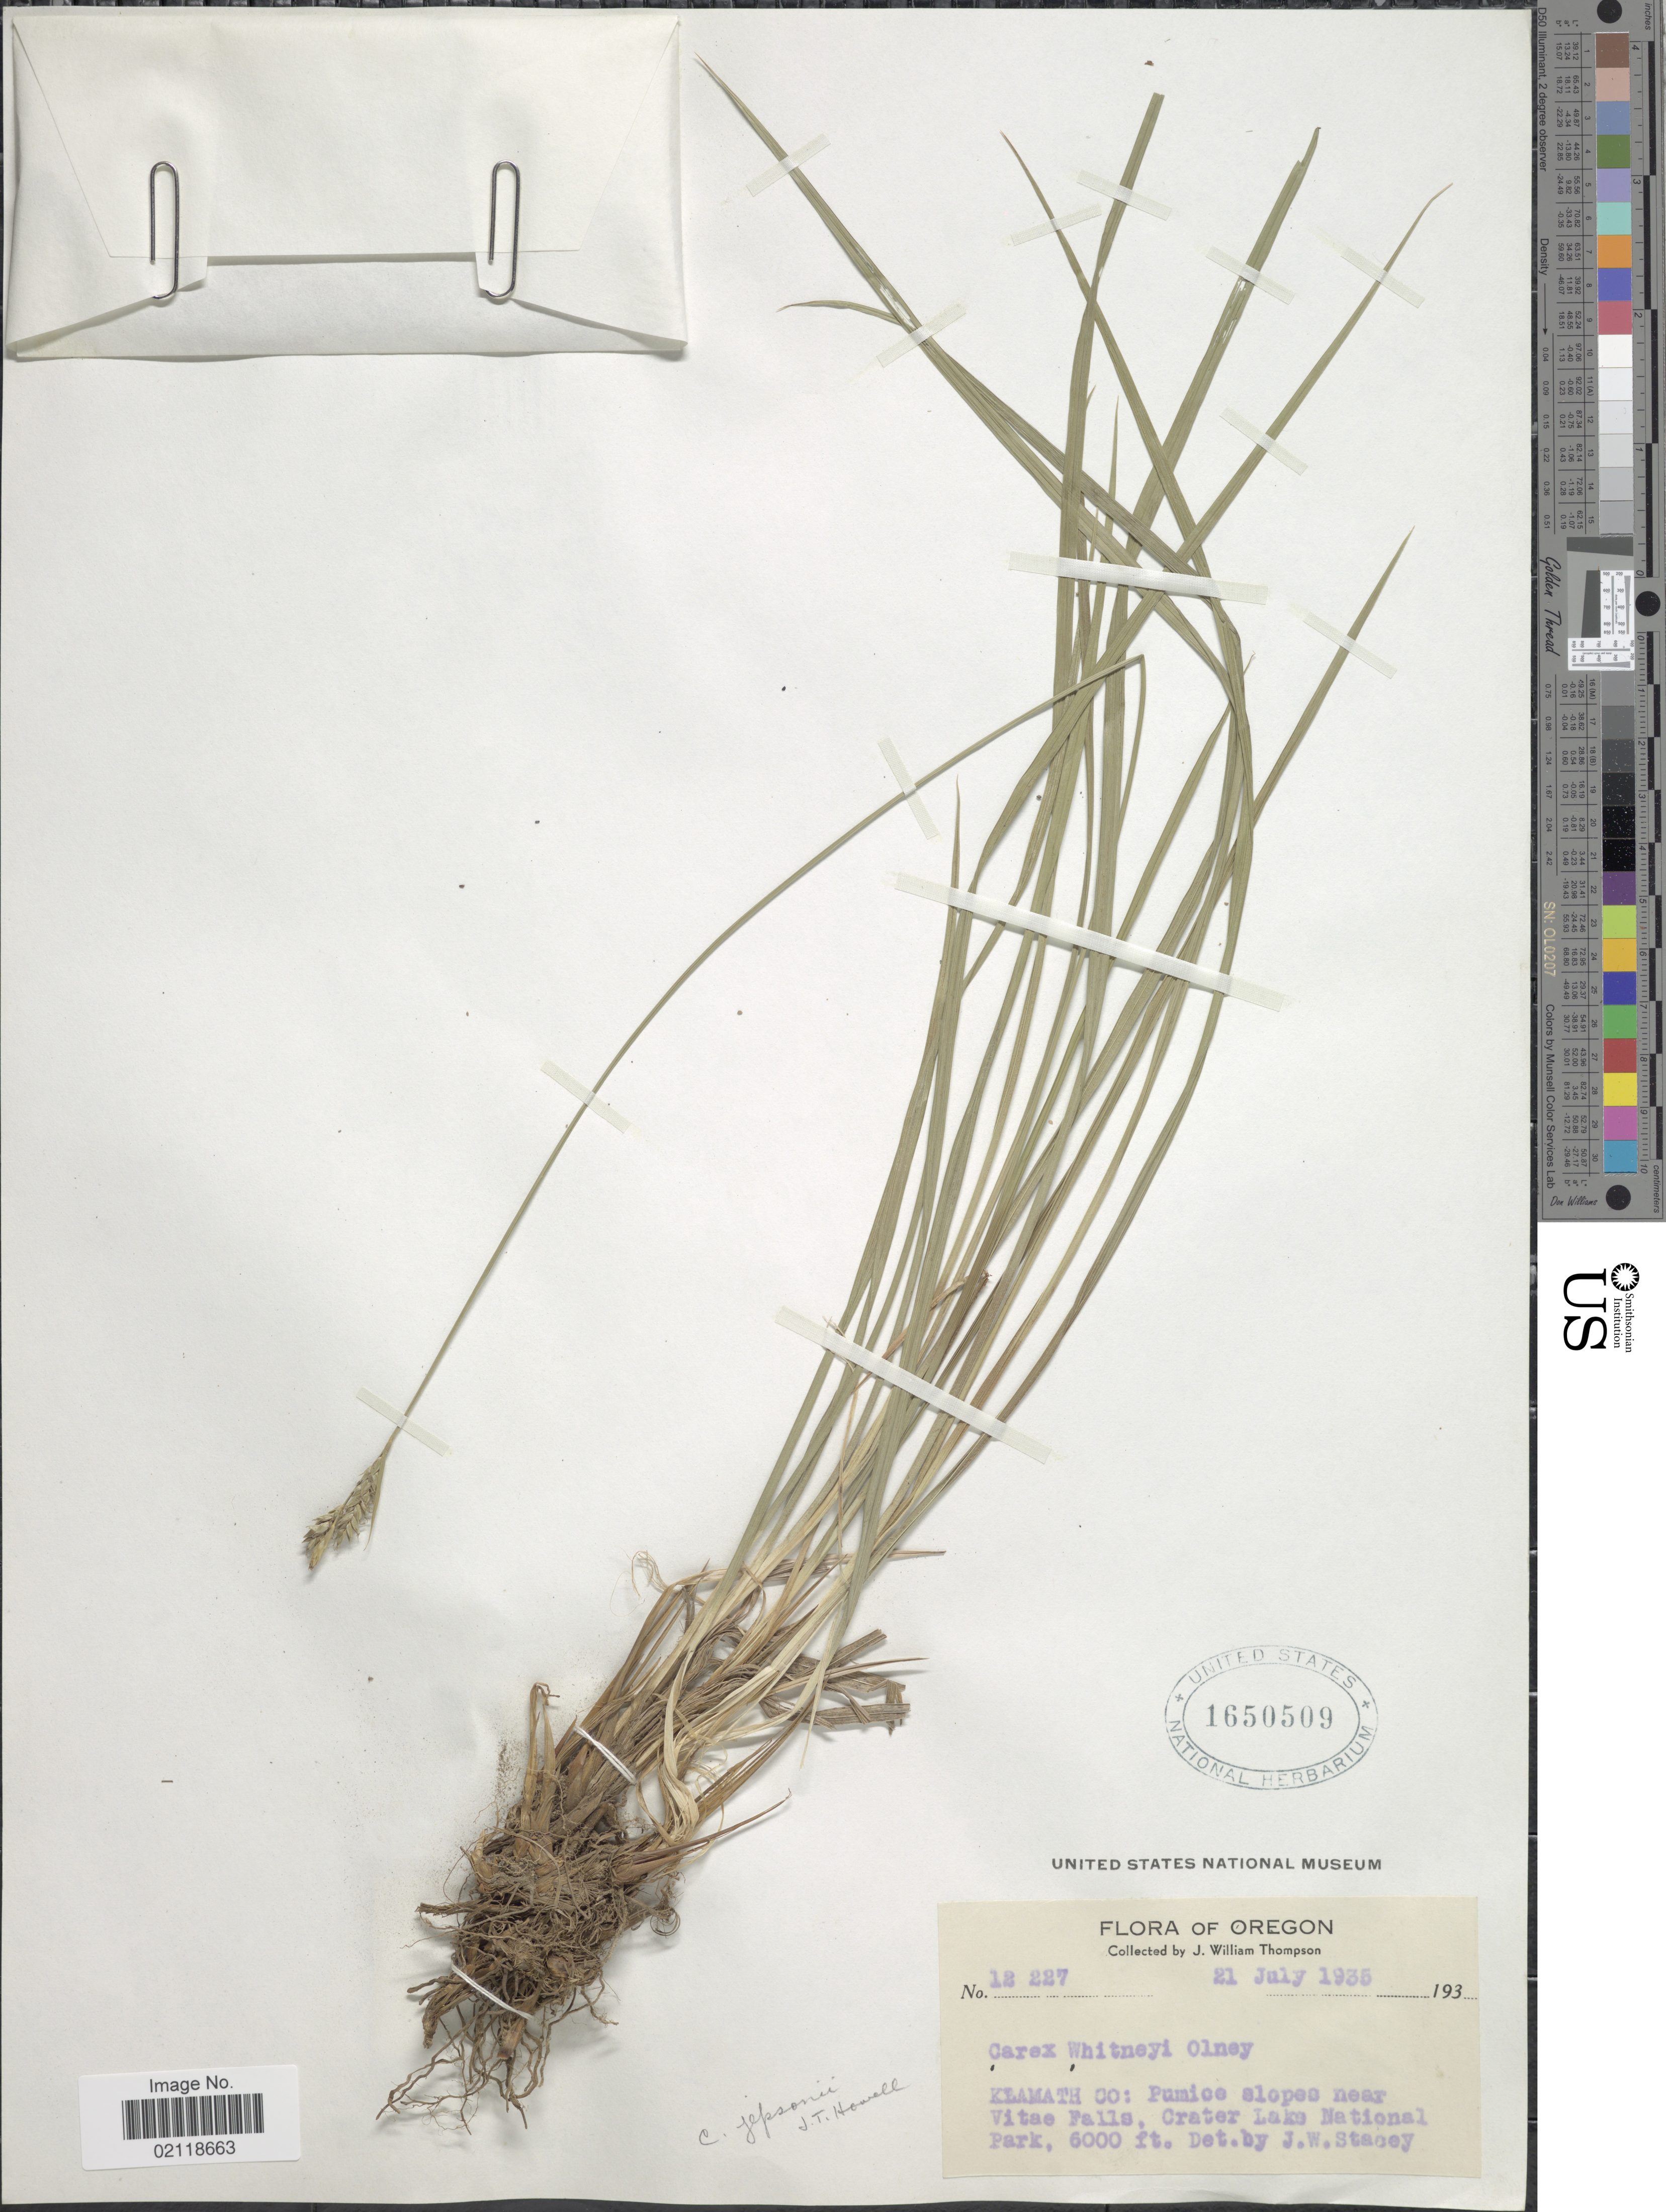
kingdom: Plantae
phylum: Tracheophyta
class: Liliopsida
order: Poales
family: Cyperaceae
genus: Carex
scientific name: Carex whitneyi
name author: Olney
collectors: J. W. Thompson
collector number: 12227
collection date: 1935-07-21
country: United States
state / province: Oregon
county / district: Klamath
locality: Klamath Co.: Pumice slopes near Vitae Falls, Crater Lake National Park.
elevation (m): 1829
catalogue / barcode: US 1650509